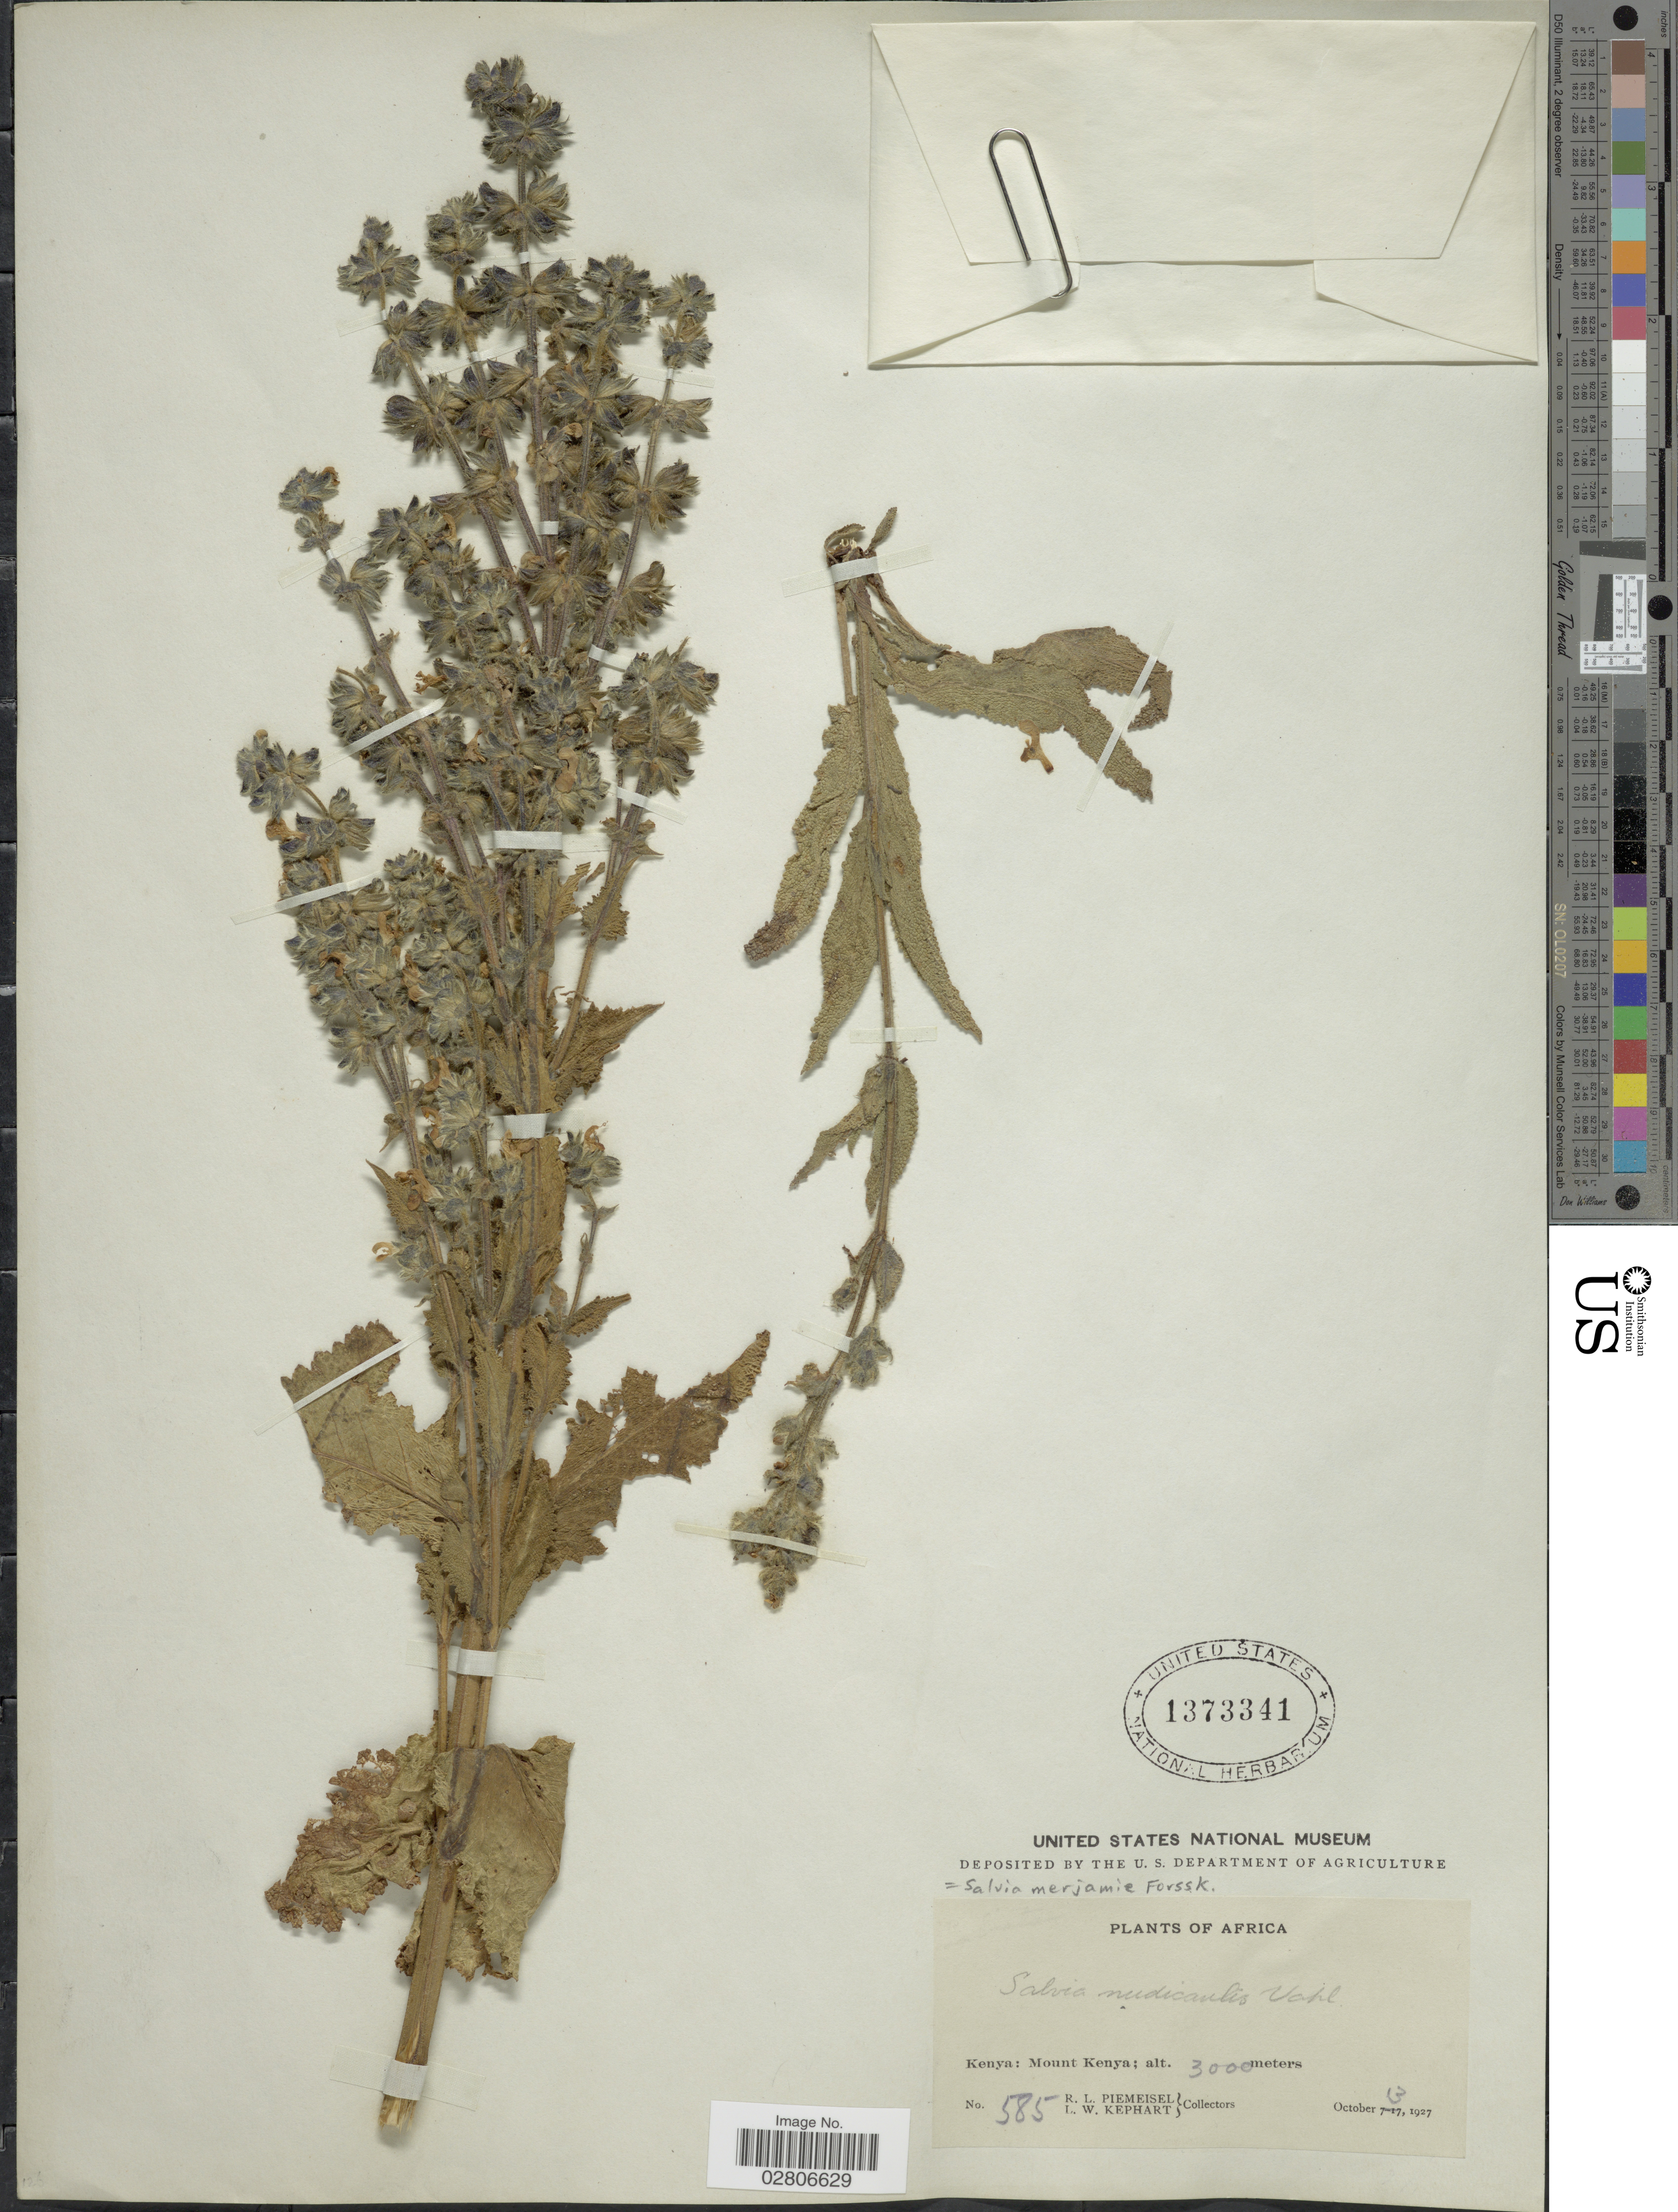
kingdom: Plantae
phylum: Tracheophyta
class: Magnoliopsida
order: Lamiales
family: Lamiaceae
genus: Salvia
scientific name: Salvia merjamie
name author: Forssk.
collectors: R. L. Piemeisel & L. W. Kephart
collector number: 585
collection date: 1927-10-13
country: Kenya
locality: Mount Kenya.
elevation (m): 3000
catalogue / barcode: US 1373341